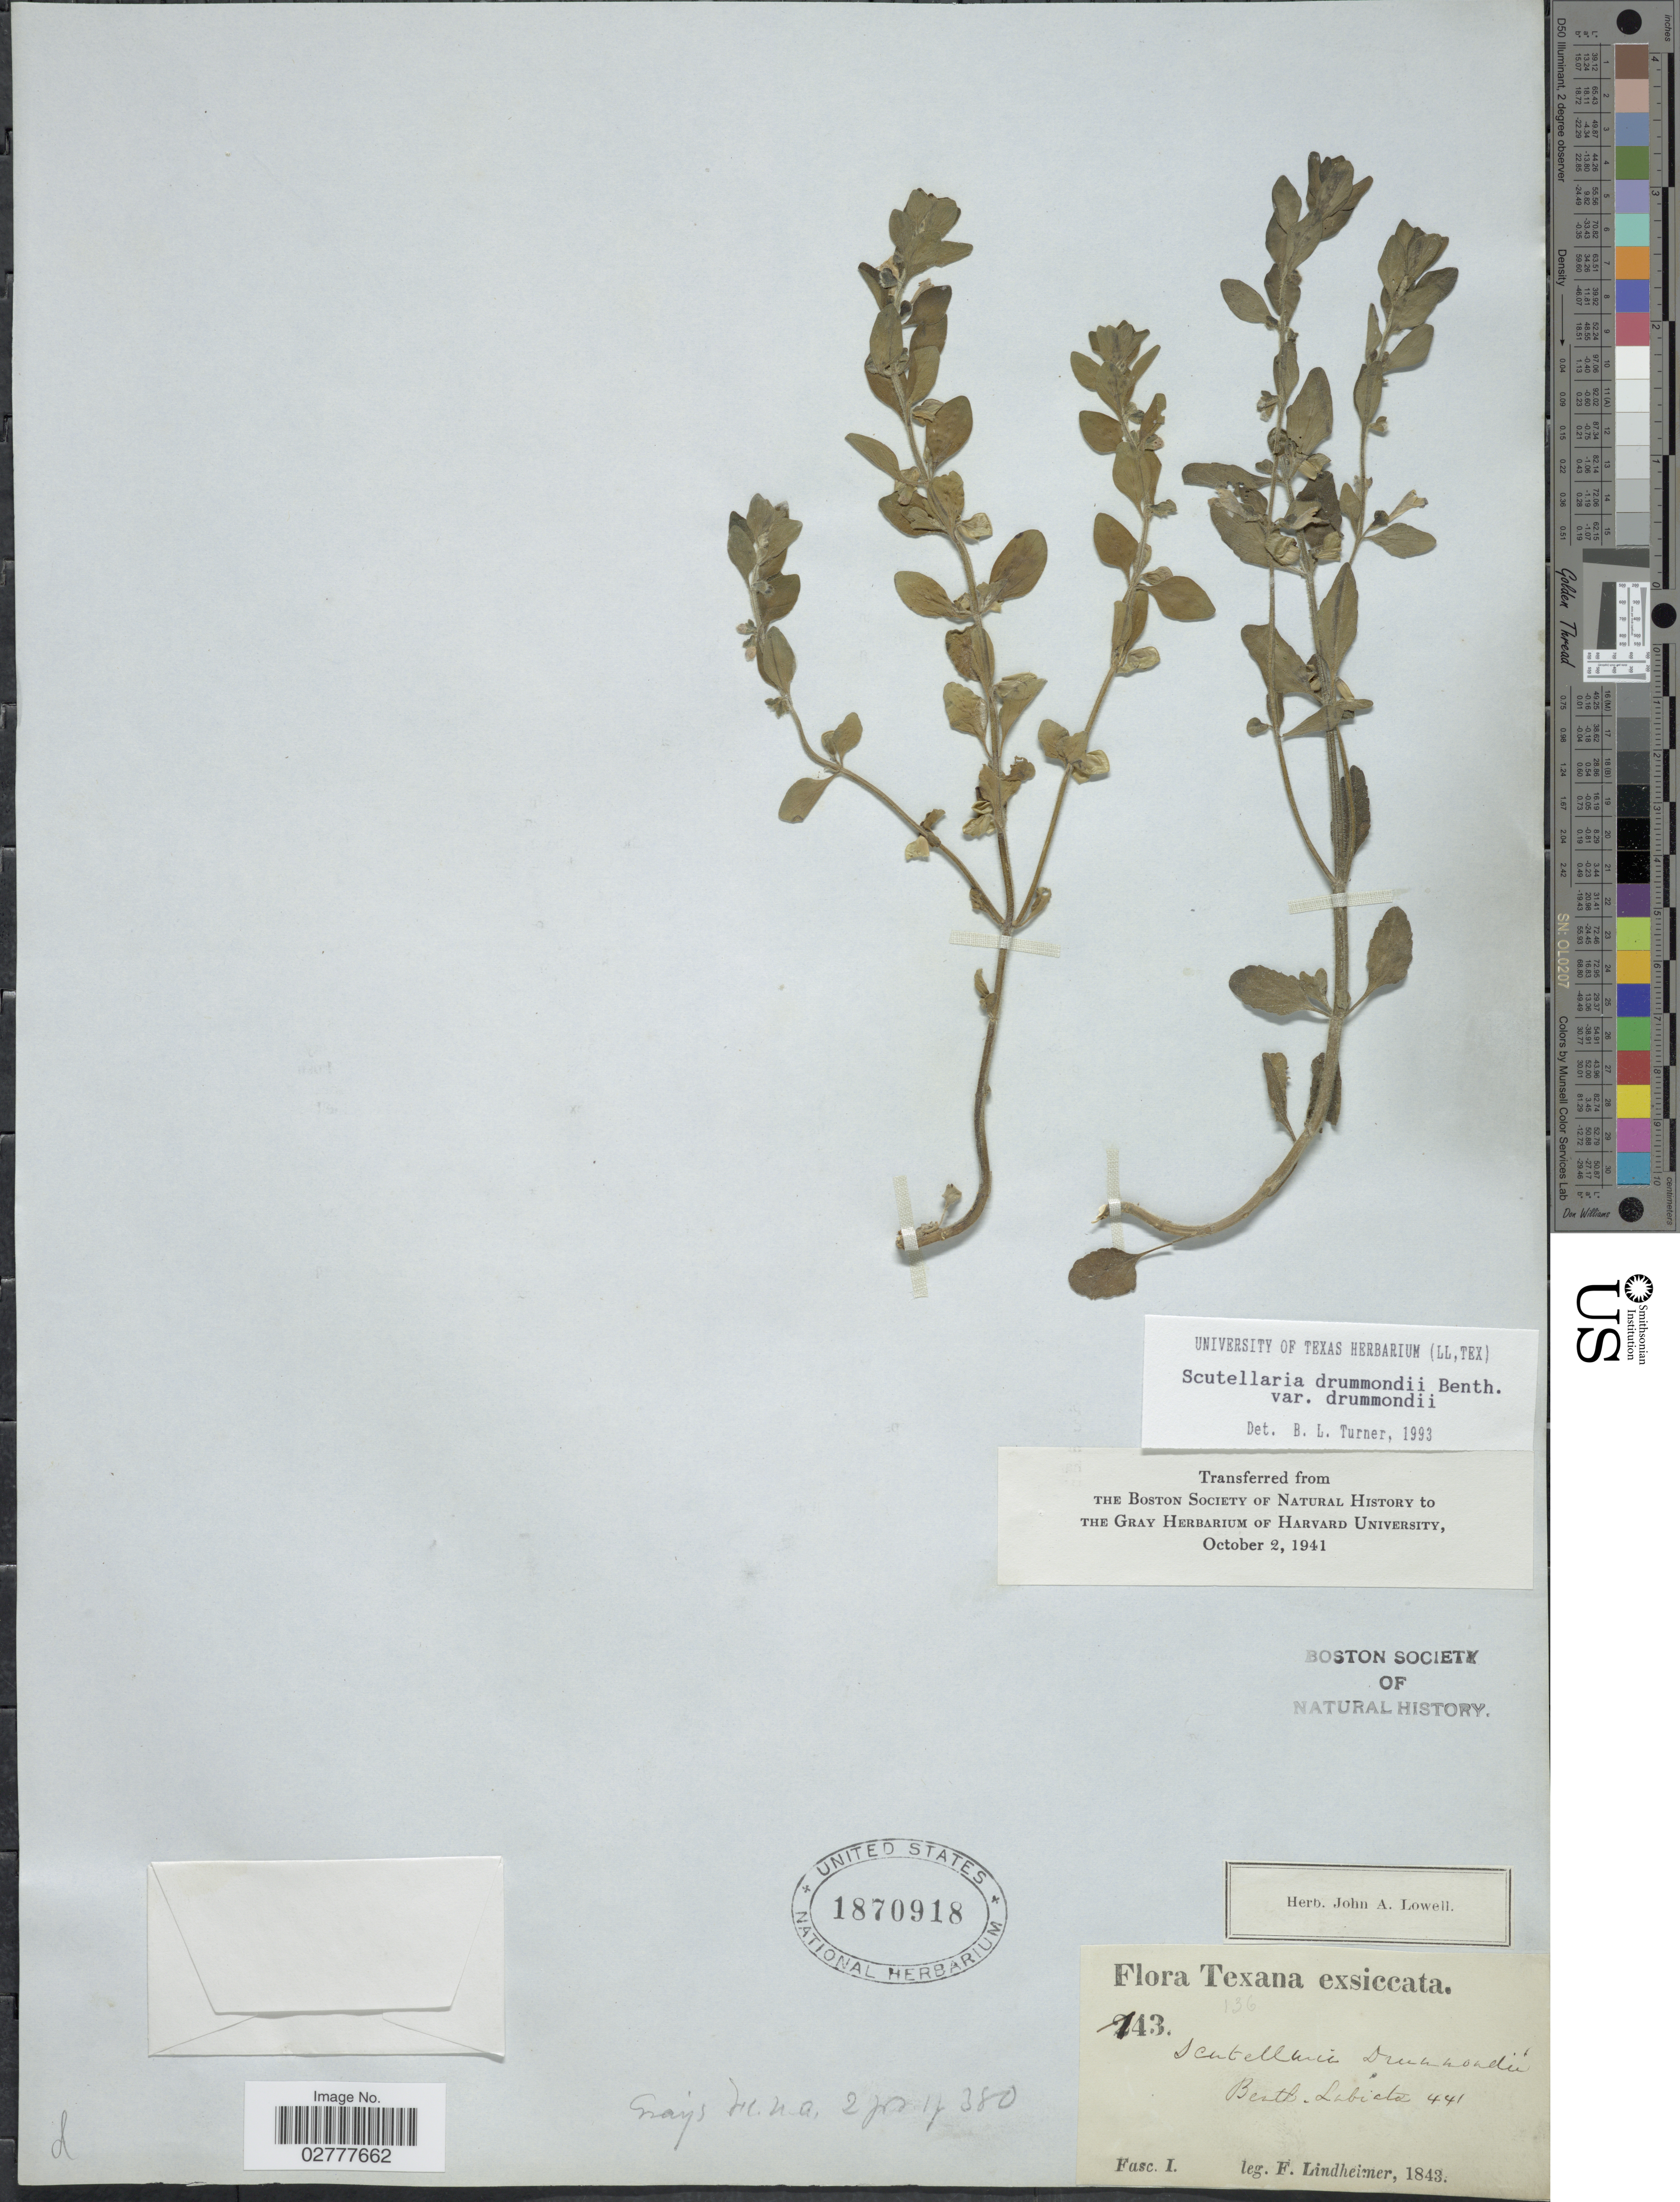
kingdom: Plantae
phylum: Tracheophyta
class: Magnoliopsida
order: Lamiales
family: Lamiaceae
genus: Scutellaria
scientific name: Scutellaria drummondii var. drummondii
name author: Benth.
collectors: F. Lindheimer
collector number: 143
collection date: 1843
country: United States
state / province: Texas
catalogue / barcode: US 1870918